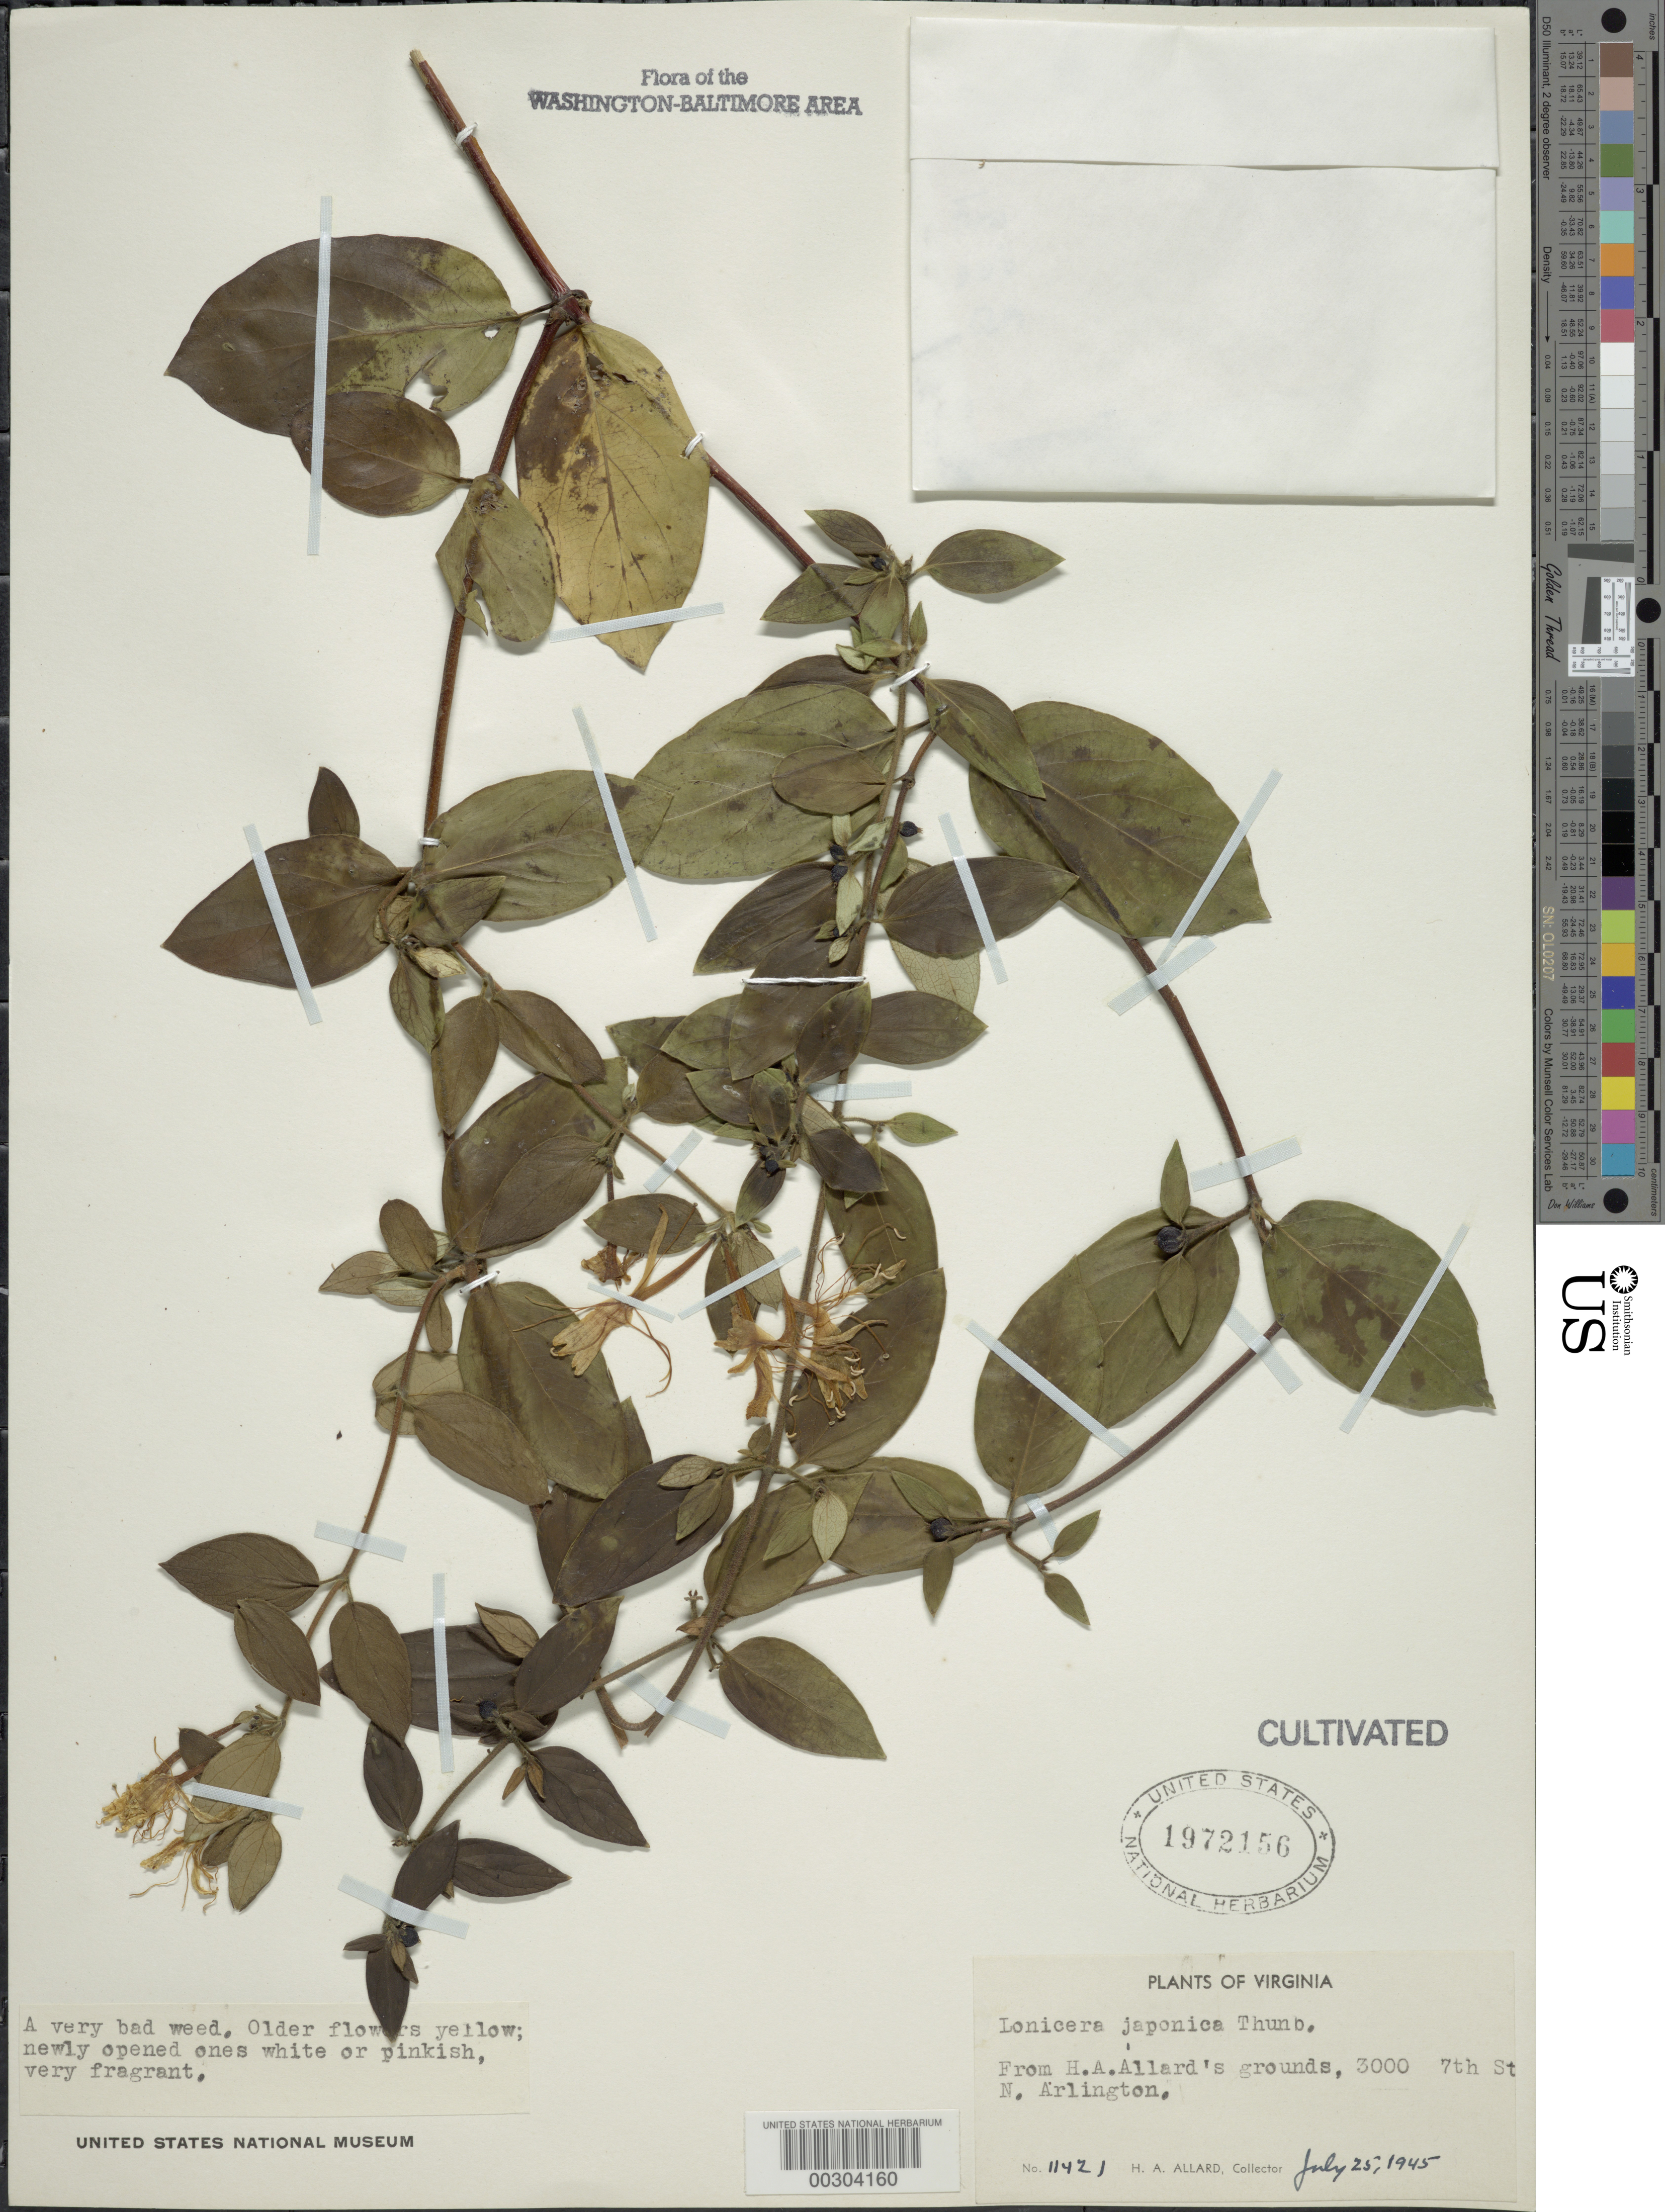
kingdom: Plantae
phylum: Tracheophyta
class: Magnoliopsida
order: Dipsacales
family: Caprifoliaceae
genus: Lonicera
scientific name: Lonicera japonica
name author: Thunb.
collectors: H. A. Allard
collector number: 11421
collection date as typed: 25 Jul 1945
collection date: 1945-07-25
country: United States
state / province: Virginia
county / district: Arlington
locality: N Arlington, 3000 7th St, H.A. Allard's grounds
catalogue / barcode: US 1972156